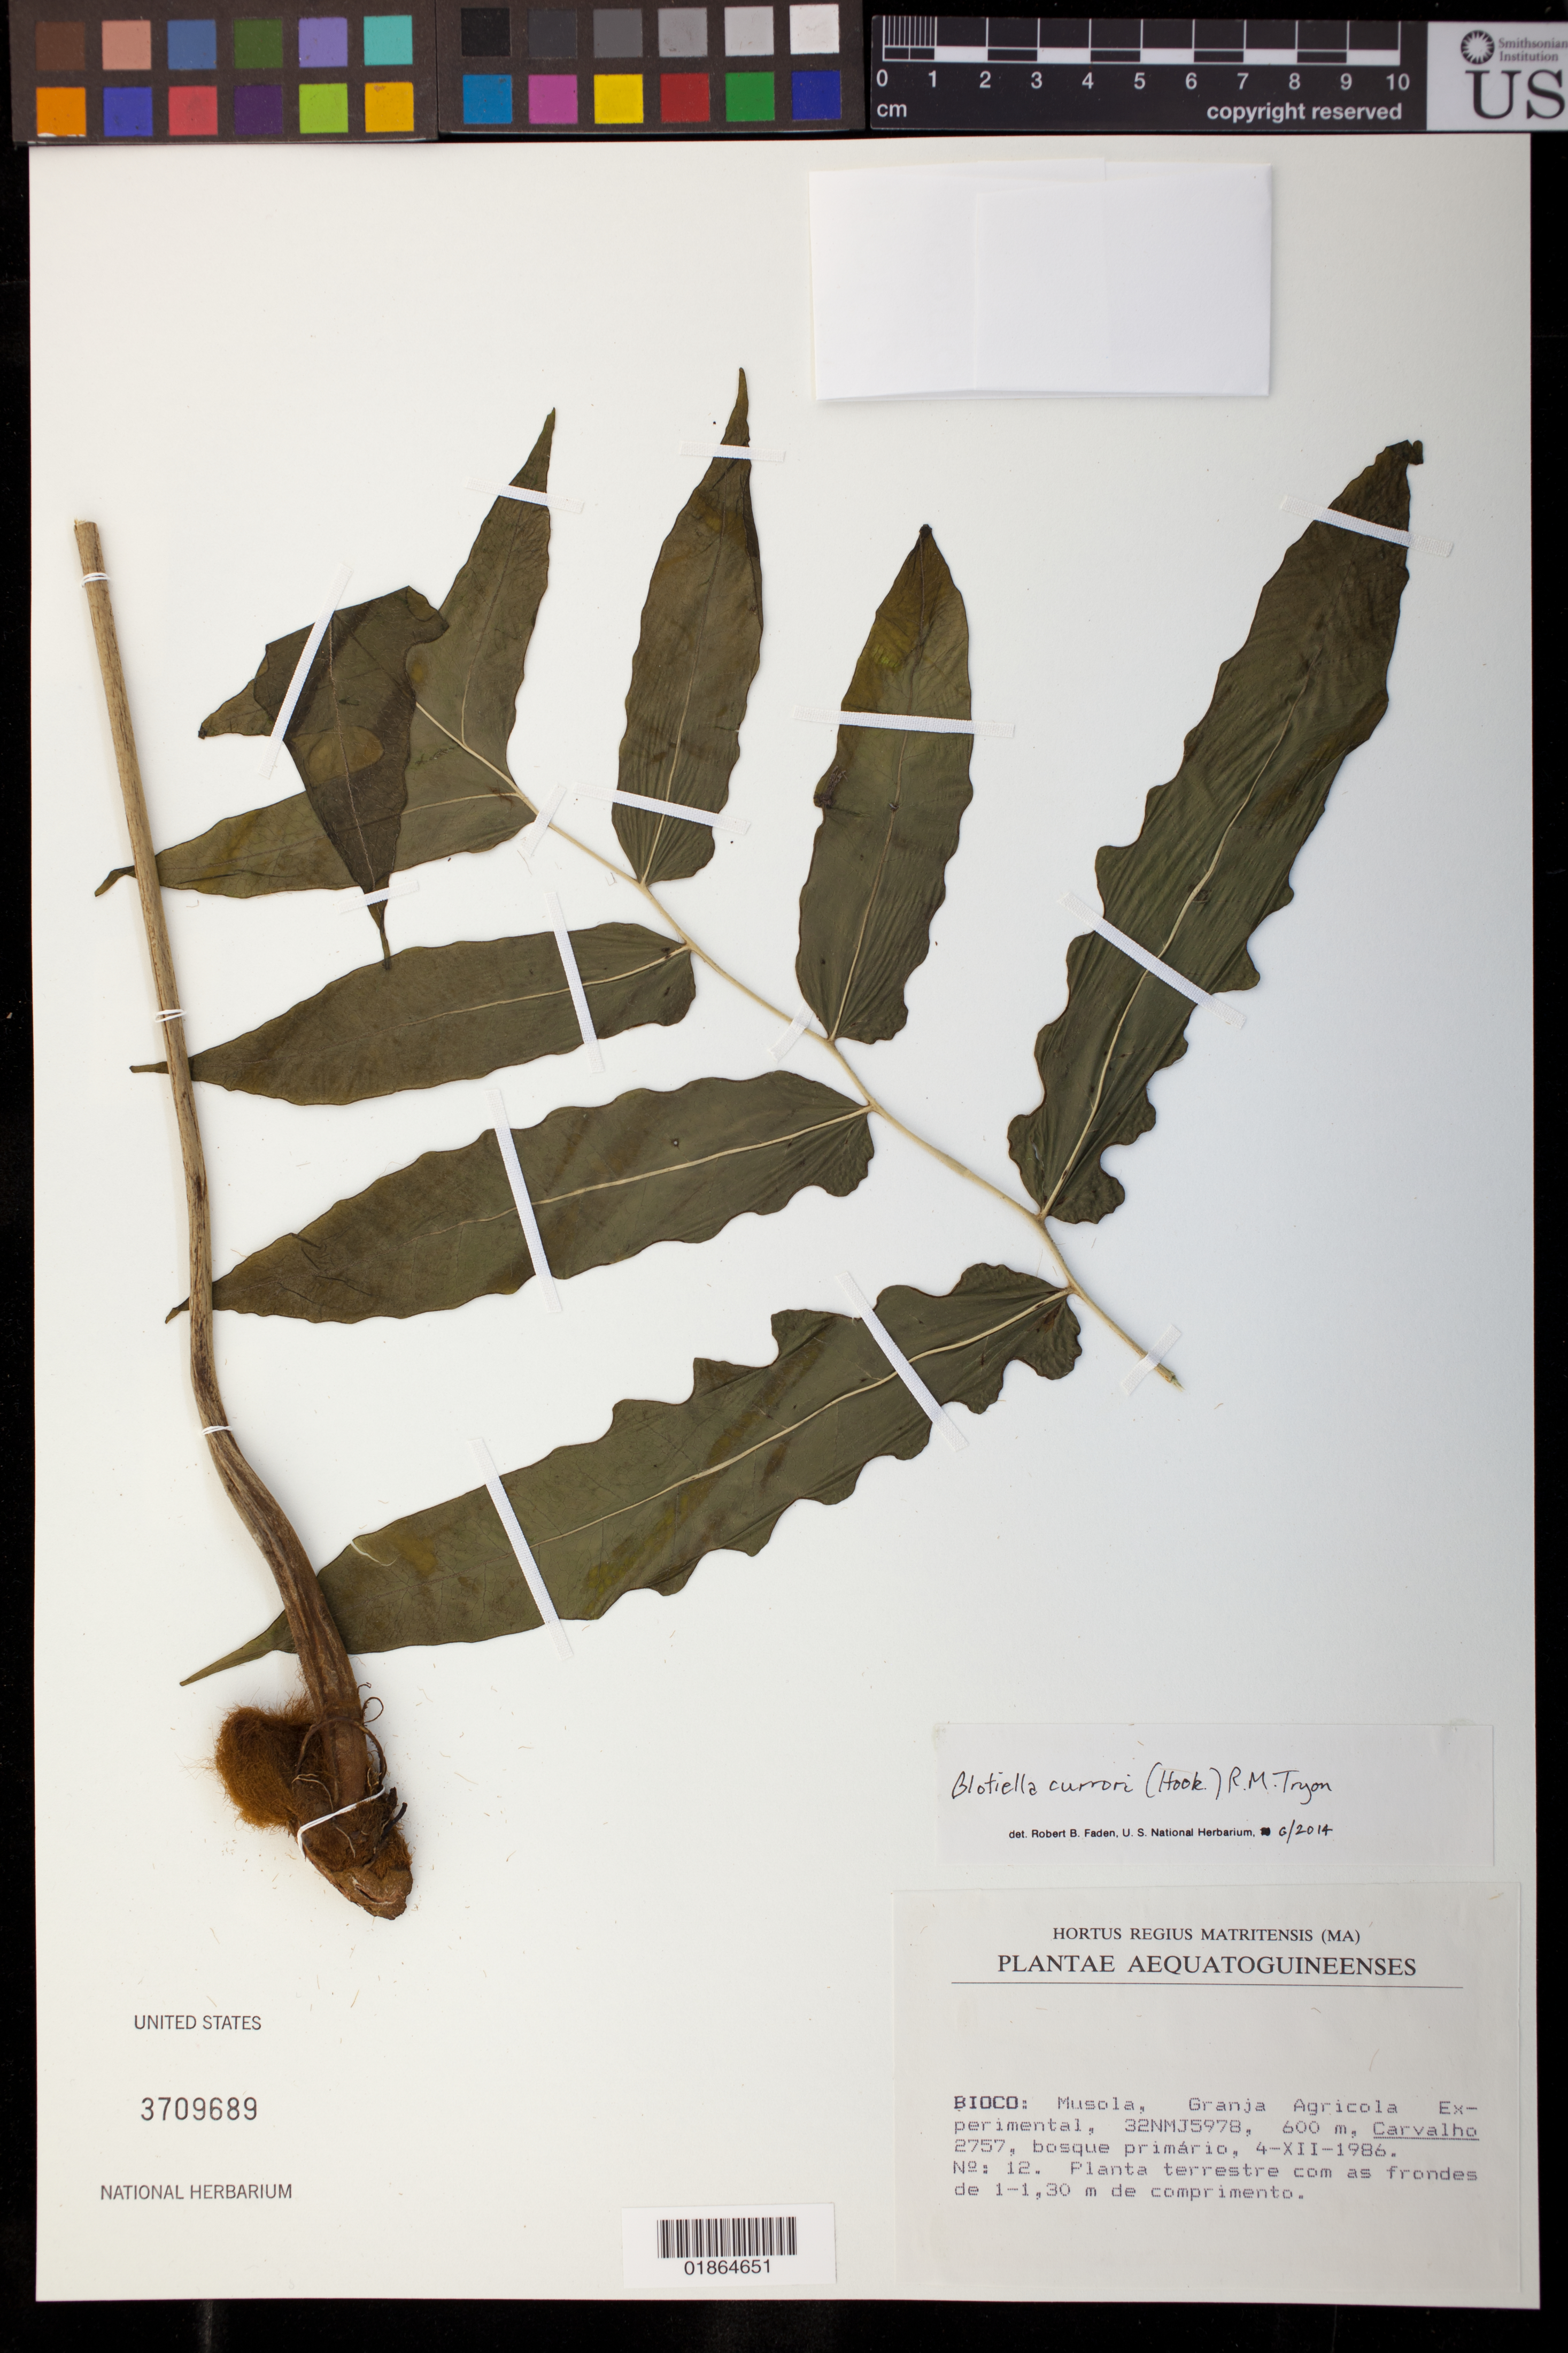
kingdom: Plantae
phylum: Tracheophyta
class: Polypodiopsida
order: Polypodiales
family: Dennstaedtiaceae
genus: Blotiella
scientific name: Blotiella currorii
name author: Hook.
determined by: Faden, Robert B., (US), Smithsonian Institution - National Museum of Natural History (UNITED STATES)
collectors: Carvalho, --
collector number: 2757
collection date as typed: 4-XII-1986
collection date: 1986-12-04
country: Equatorial Guinea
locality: Bioco: Musola, Granja Agricola Experimental, 32NMJ5978.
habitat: Bosque primario.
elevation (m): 600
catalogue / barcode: US 3709689